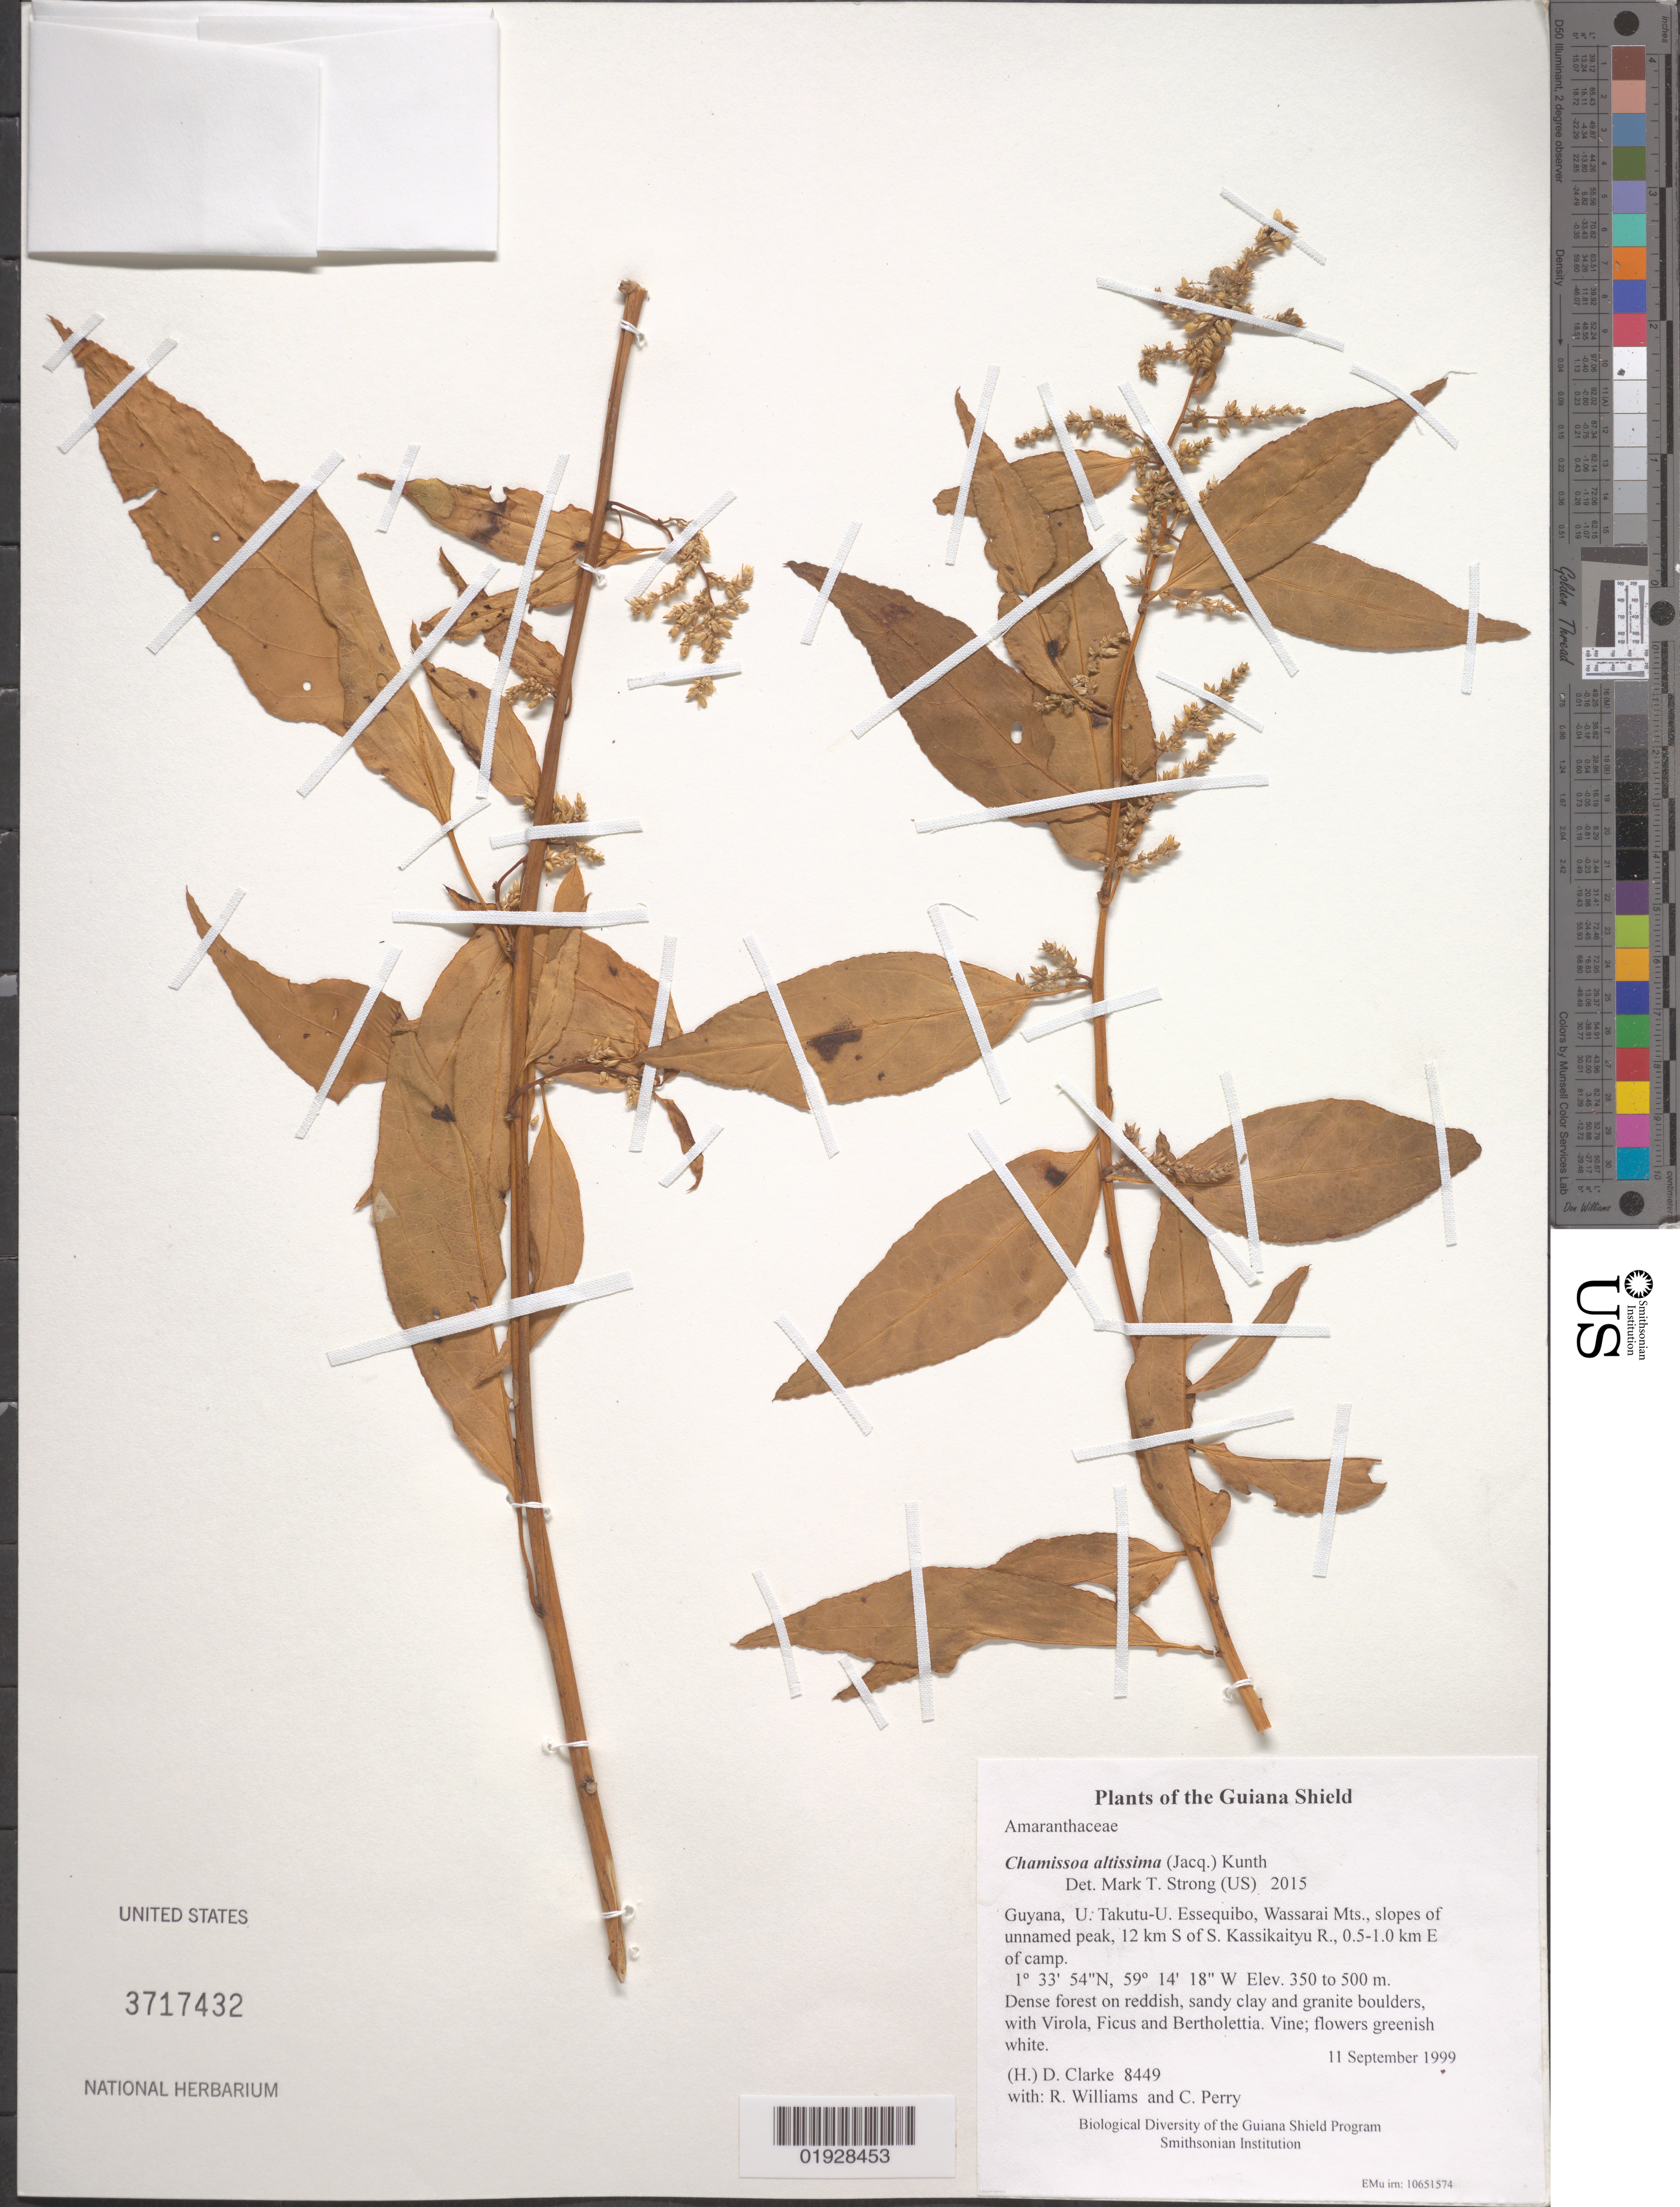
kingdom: Plantae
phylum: Tracheophyta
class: Magnoliopsida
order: Caryophyllales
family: Amaranthaceae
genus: Chamissoa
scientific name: Chamissoa altissima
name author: (Jacq.) Kunth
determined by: Strong, M. T., (US), Smithsonian Institution - National Museum of Natural History (UNITED STATES)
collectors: H. D. Clarke, R. Williams & C. Perry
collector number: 8449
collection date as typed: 11 September 1999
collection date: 1999-09-11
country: Guyana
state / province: U. Takutu-U. Essequibo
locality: Wassarai Mts., slopes of unnamed peak, 12 km S of S. Kassikaityu R., 0.5-1.0 km E of camp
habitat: Dense forest on reddish, sandy clay and granite boulders, with Virola, Ficus and Bertholettia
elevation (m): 350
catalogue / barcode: US 3717432